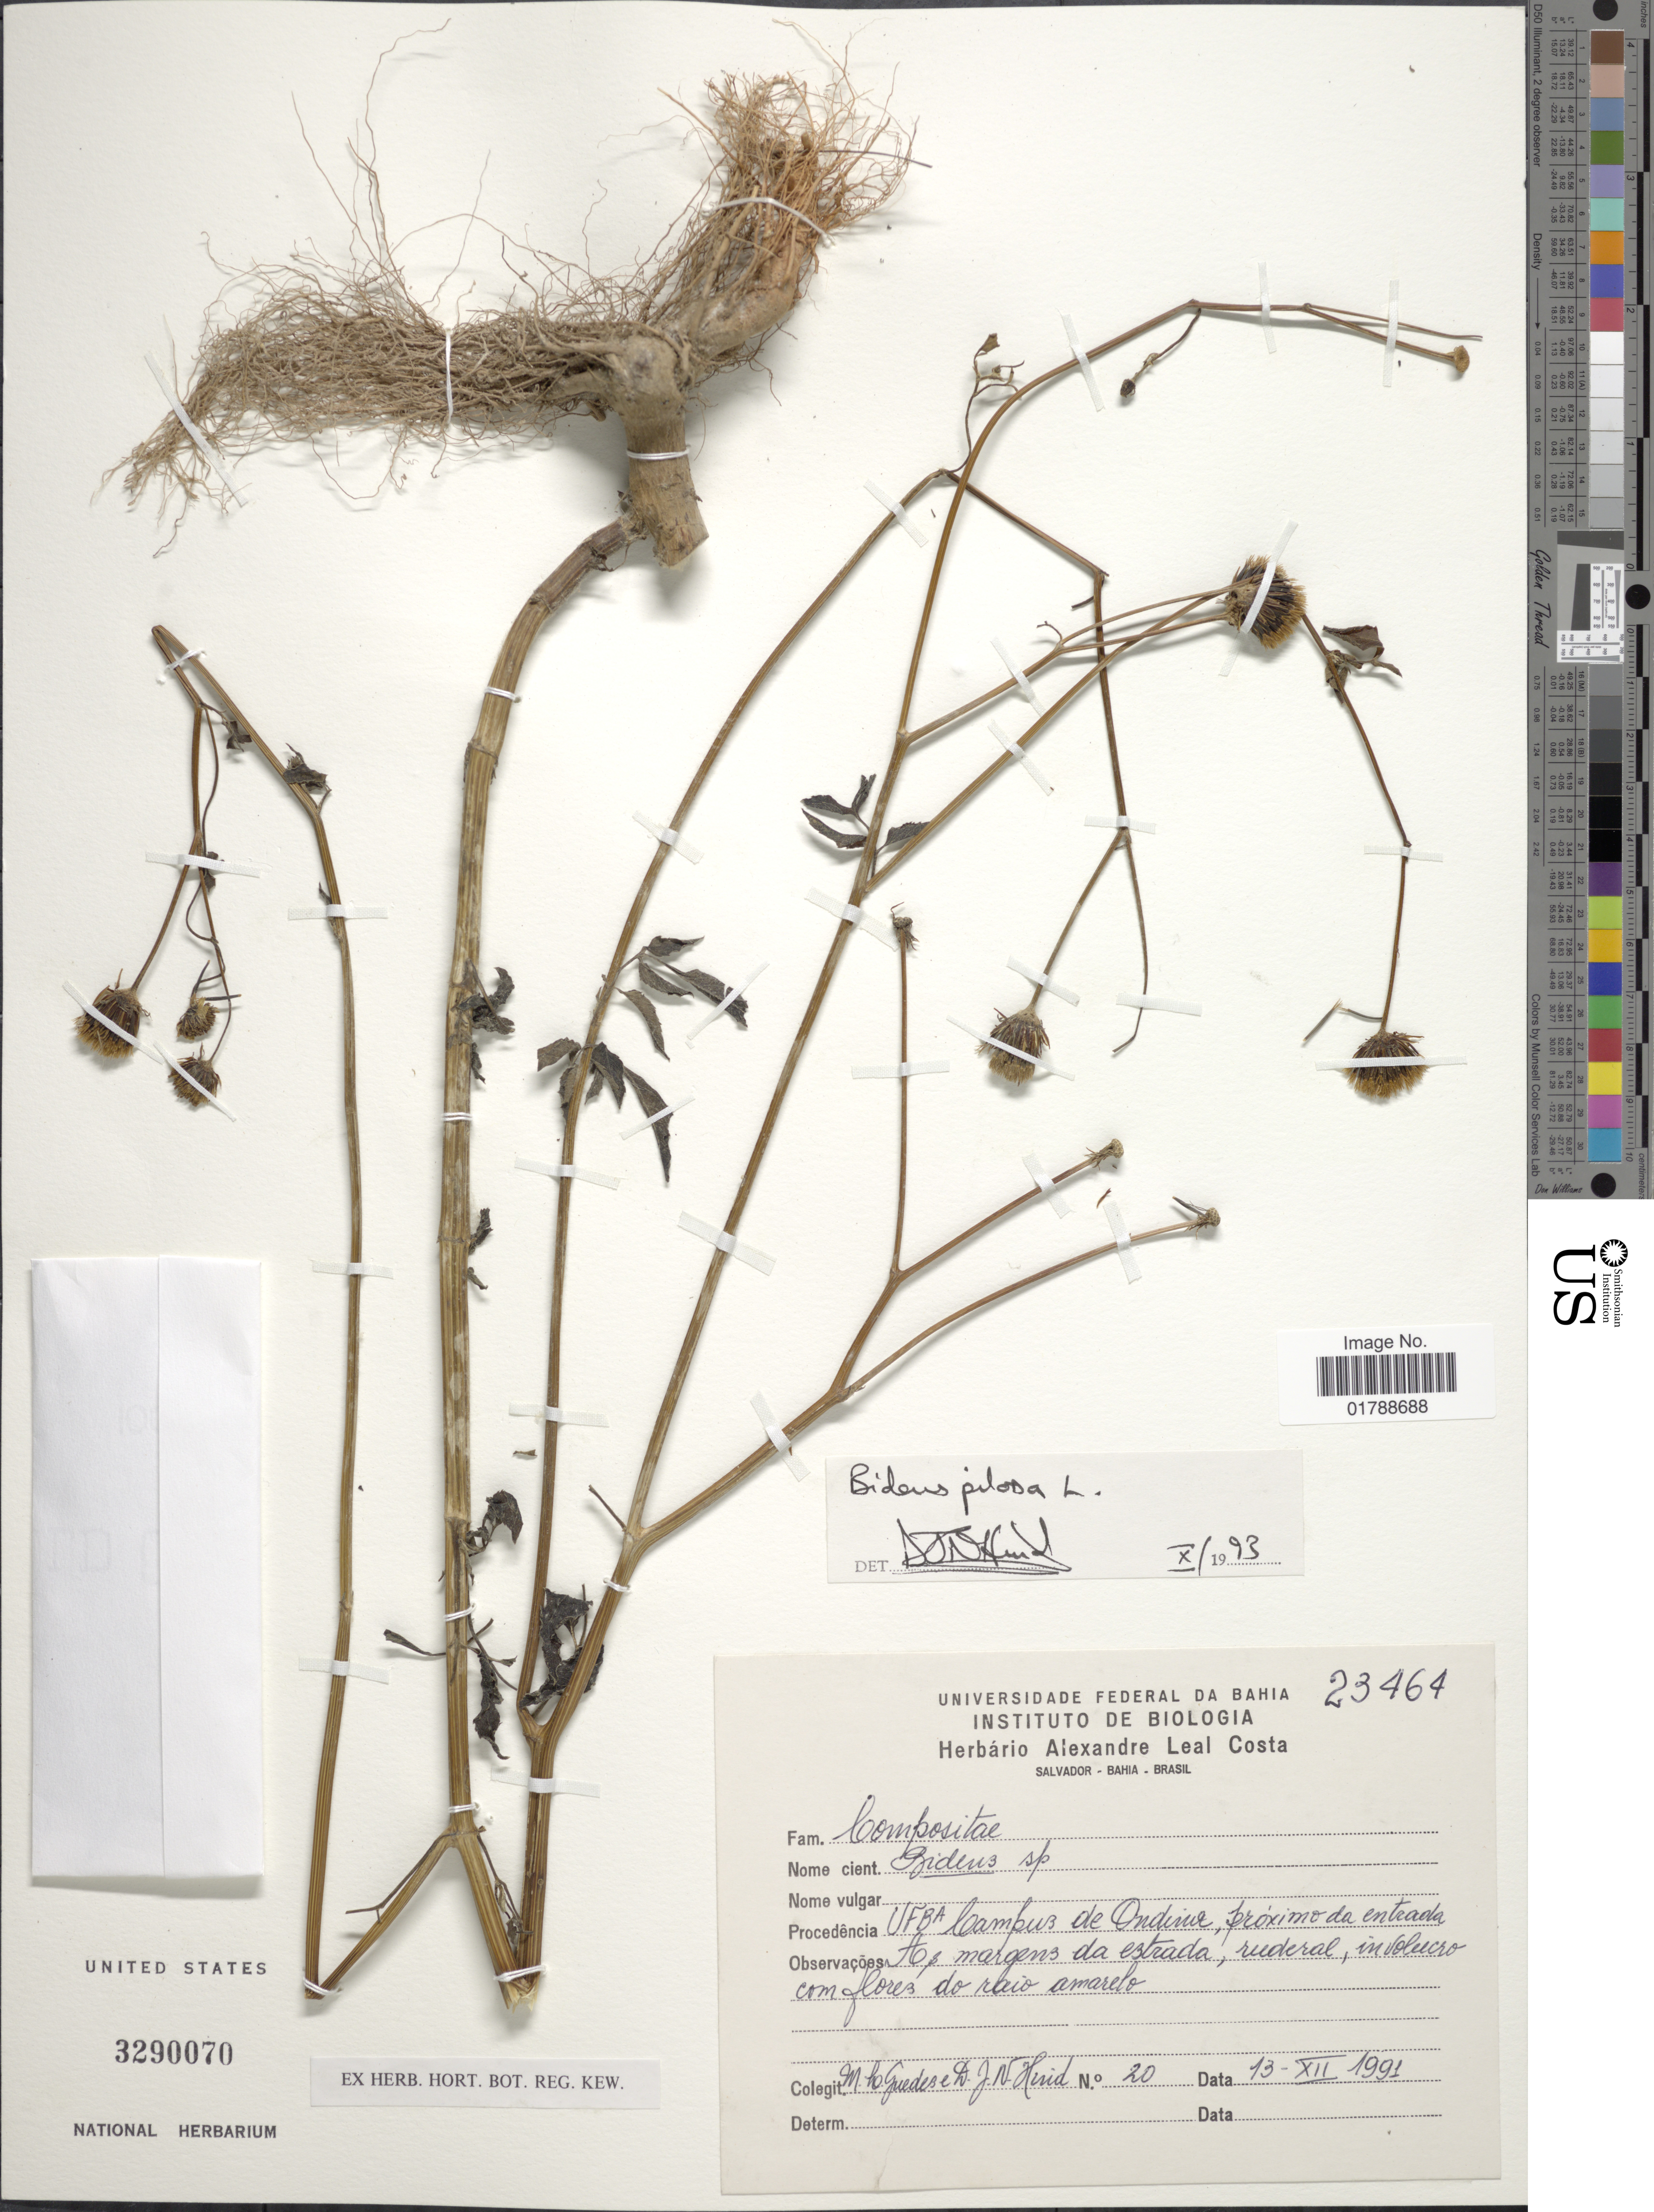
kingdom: Plantae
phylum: Tracheophyta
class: Magnoliopsida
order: Asterales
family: Asteraceae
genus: Bidens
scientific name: Bidens pilosa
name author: L.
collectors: M. L. Guedes & D. J. N. Hind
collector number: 20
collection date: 1991-12-13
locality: UFBA Campus de Ondinia, proximo da entrada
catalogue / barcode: US 3290070